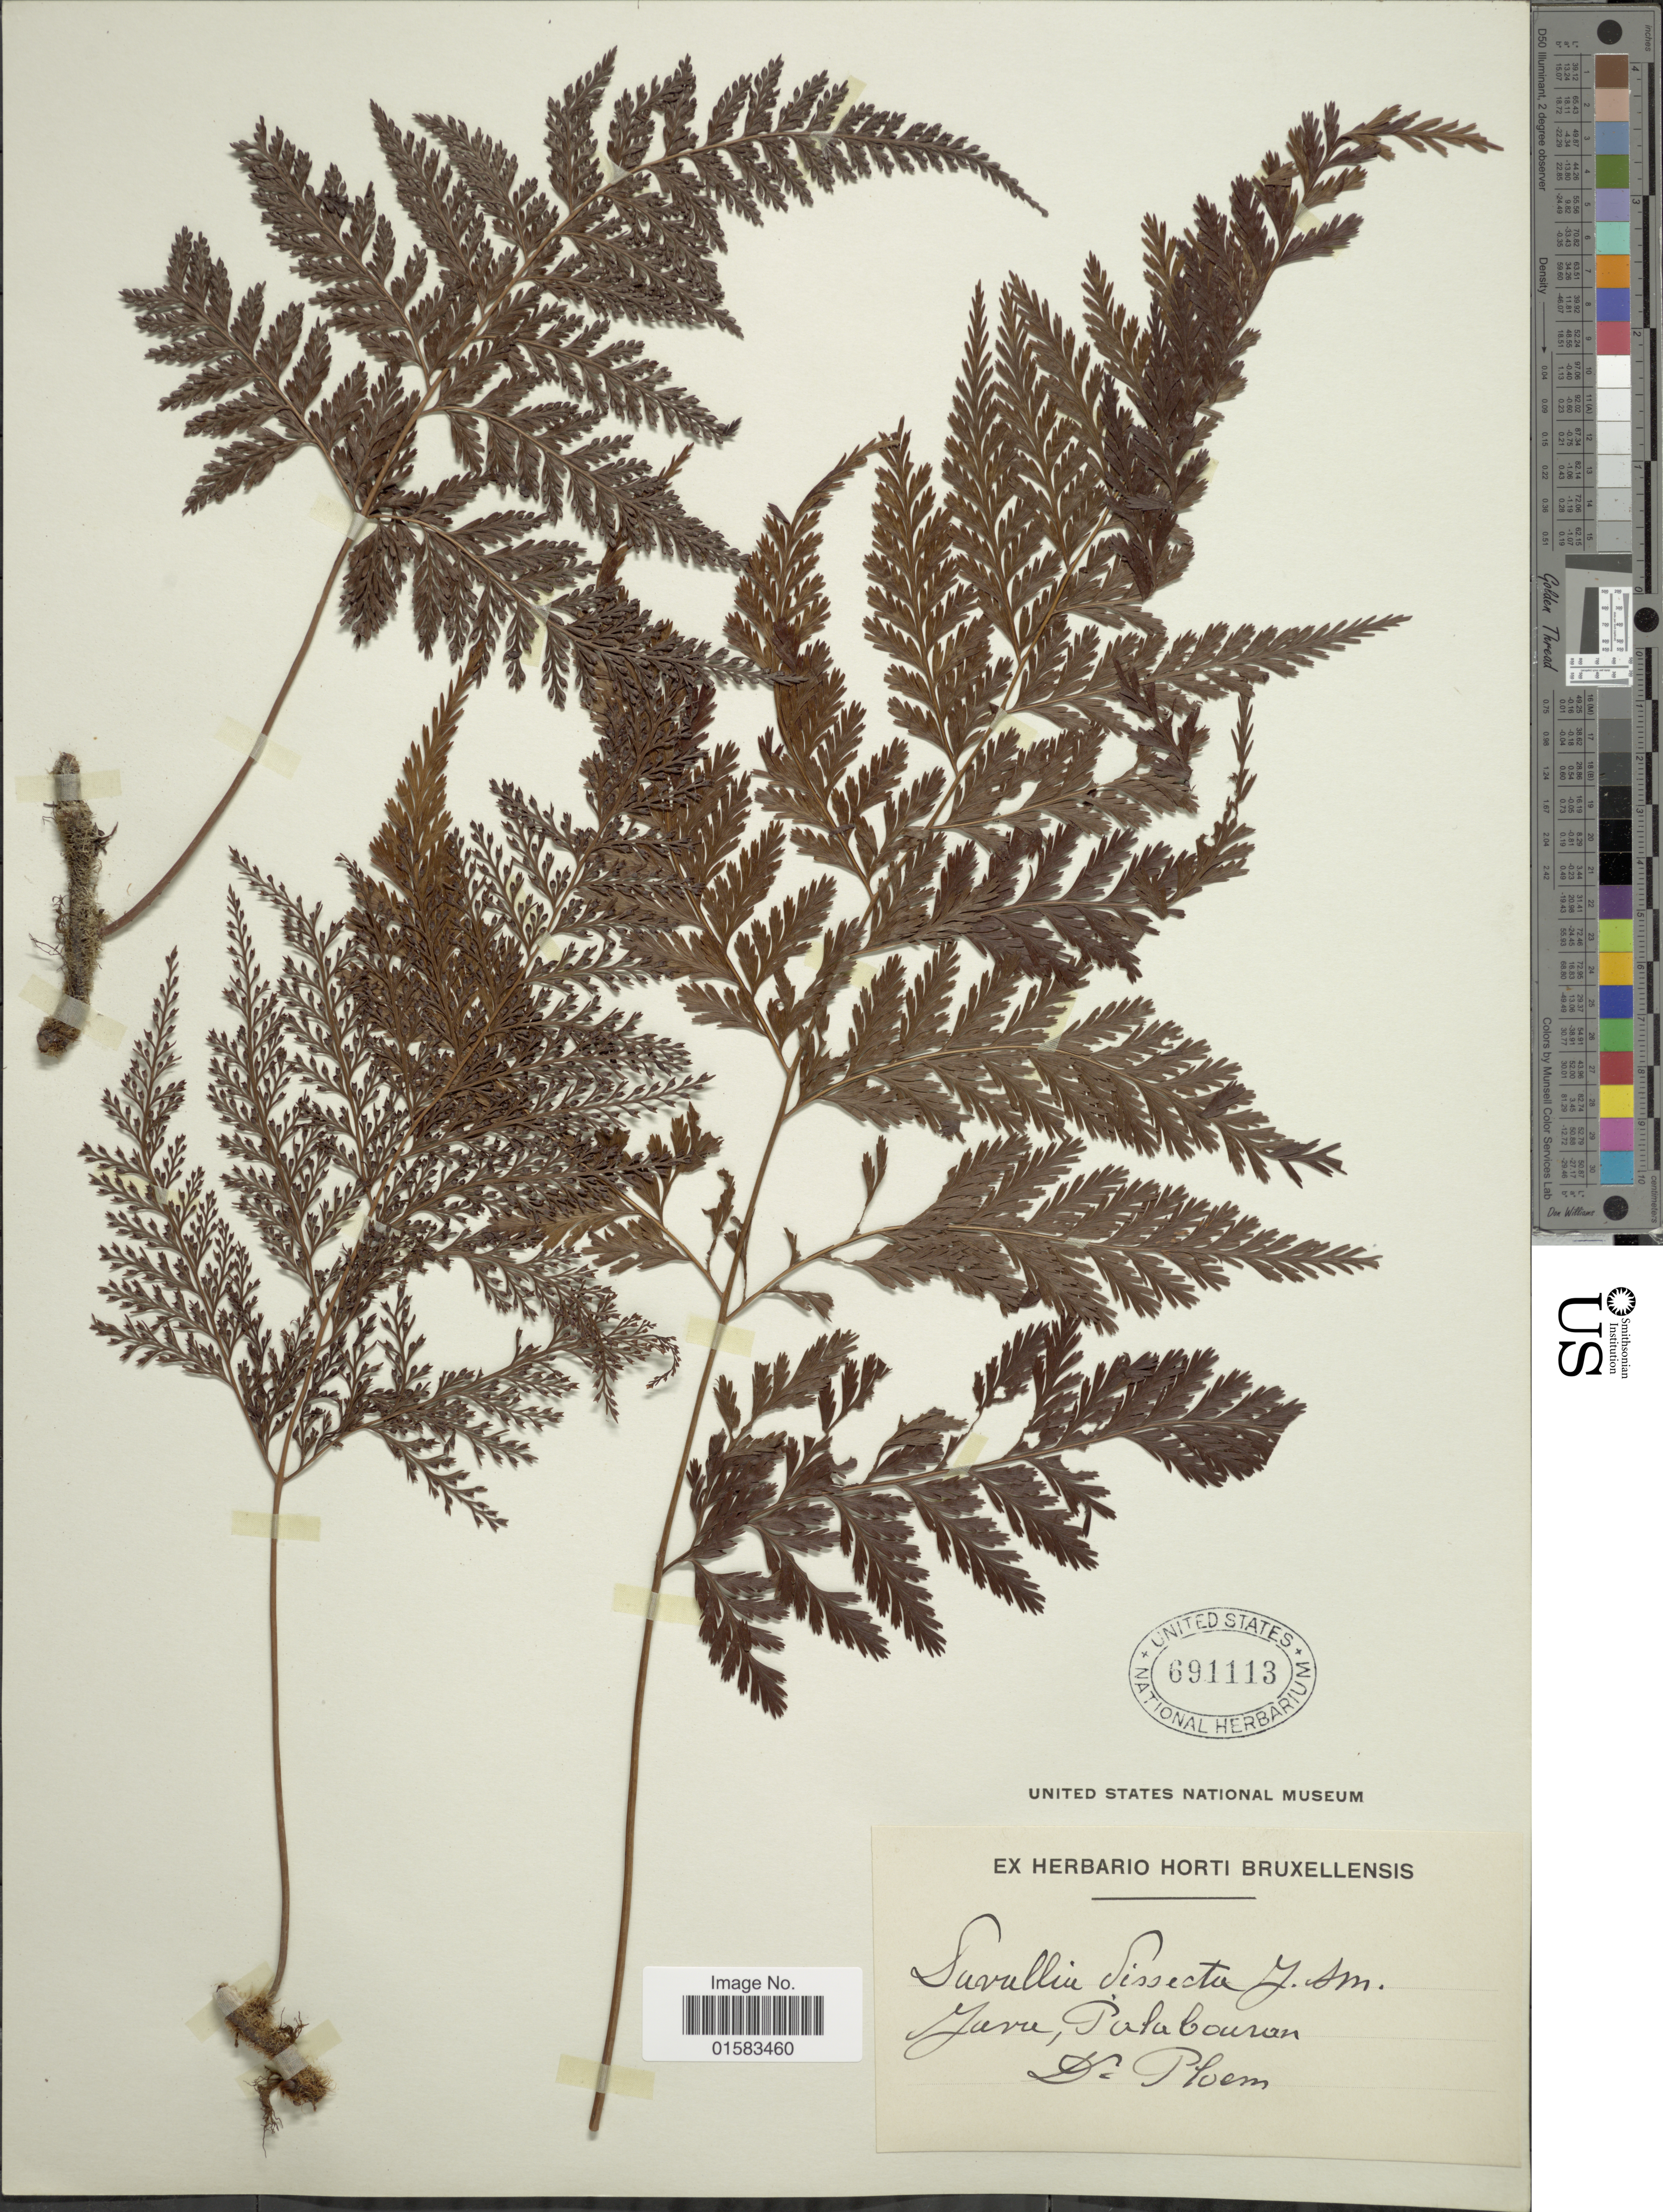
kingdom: Plantae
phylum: Tracheophyta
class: Polypodiopsida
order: Polypodiales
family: Davalliaceae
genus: Davallia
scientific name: Davallia trichomanoides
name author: Blume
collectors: -. Ploem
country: Indonesia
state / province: Java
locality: Palabouran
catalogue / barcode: US 691113